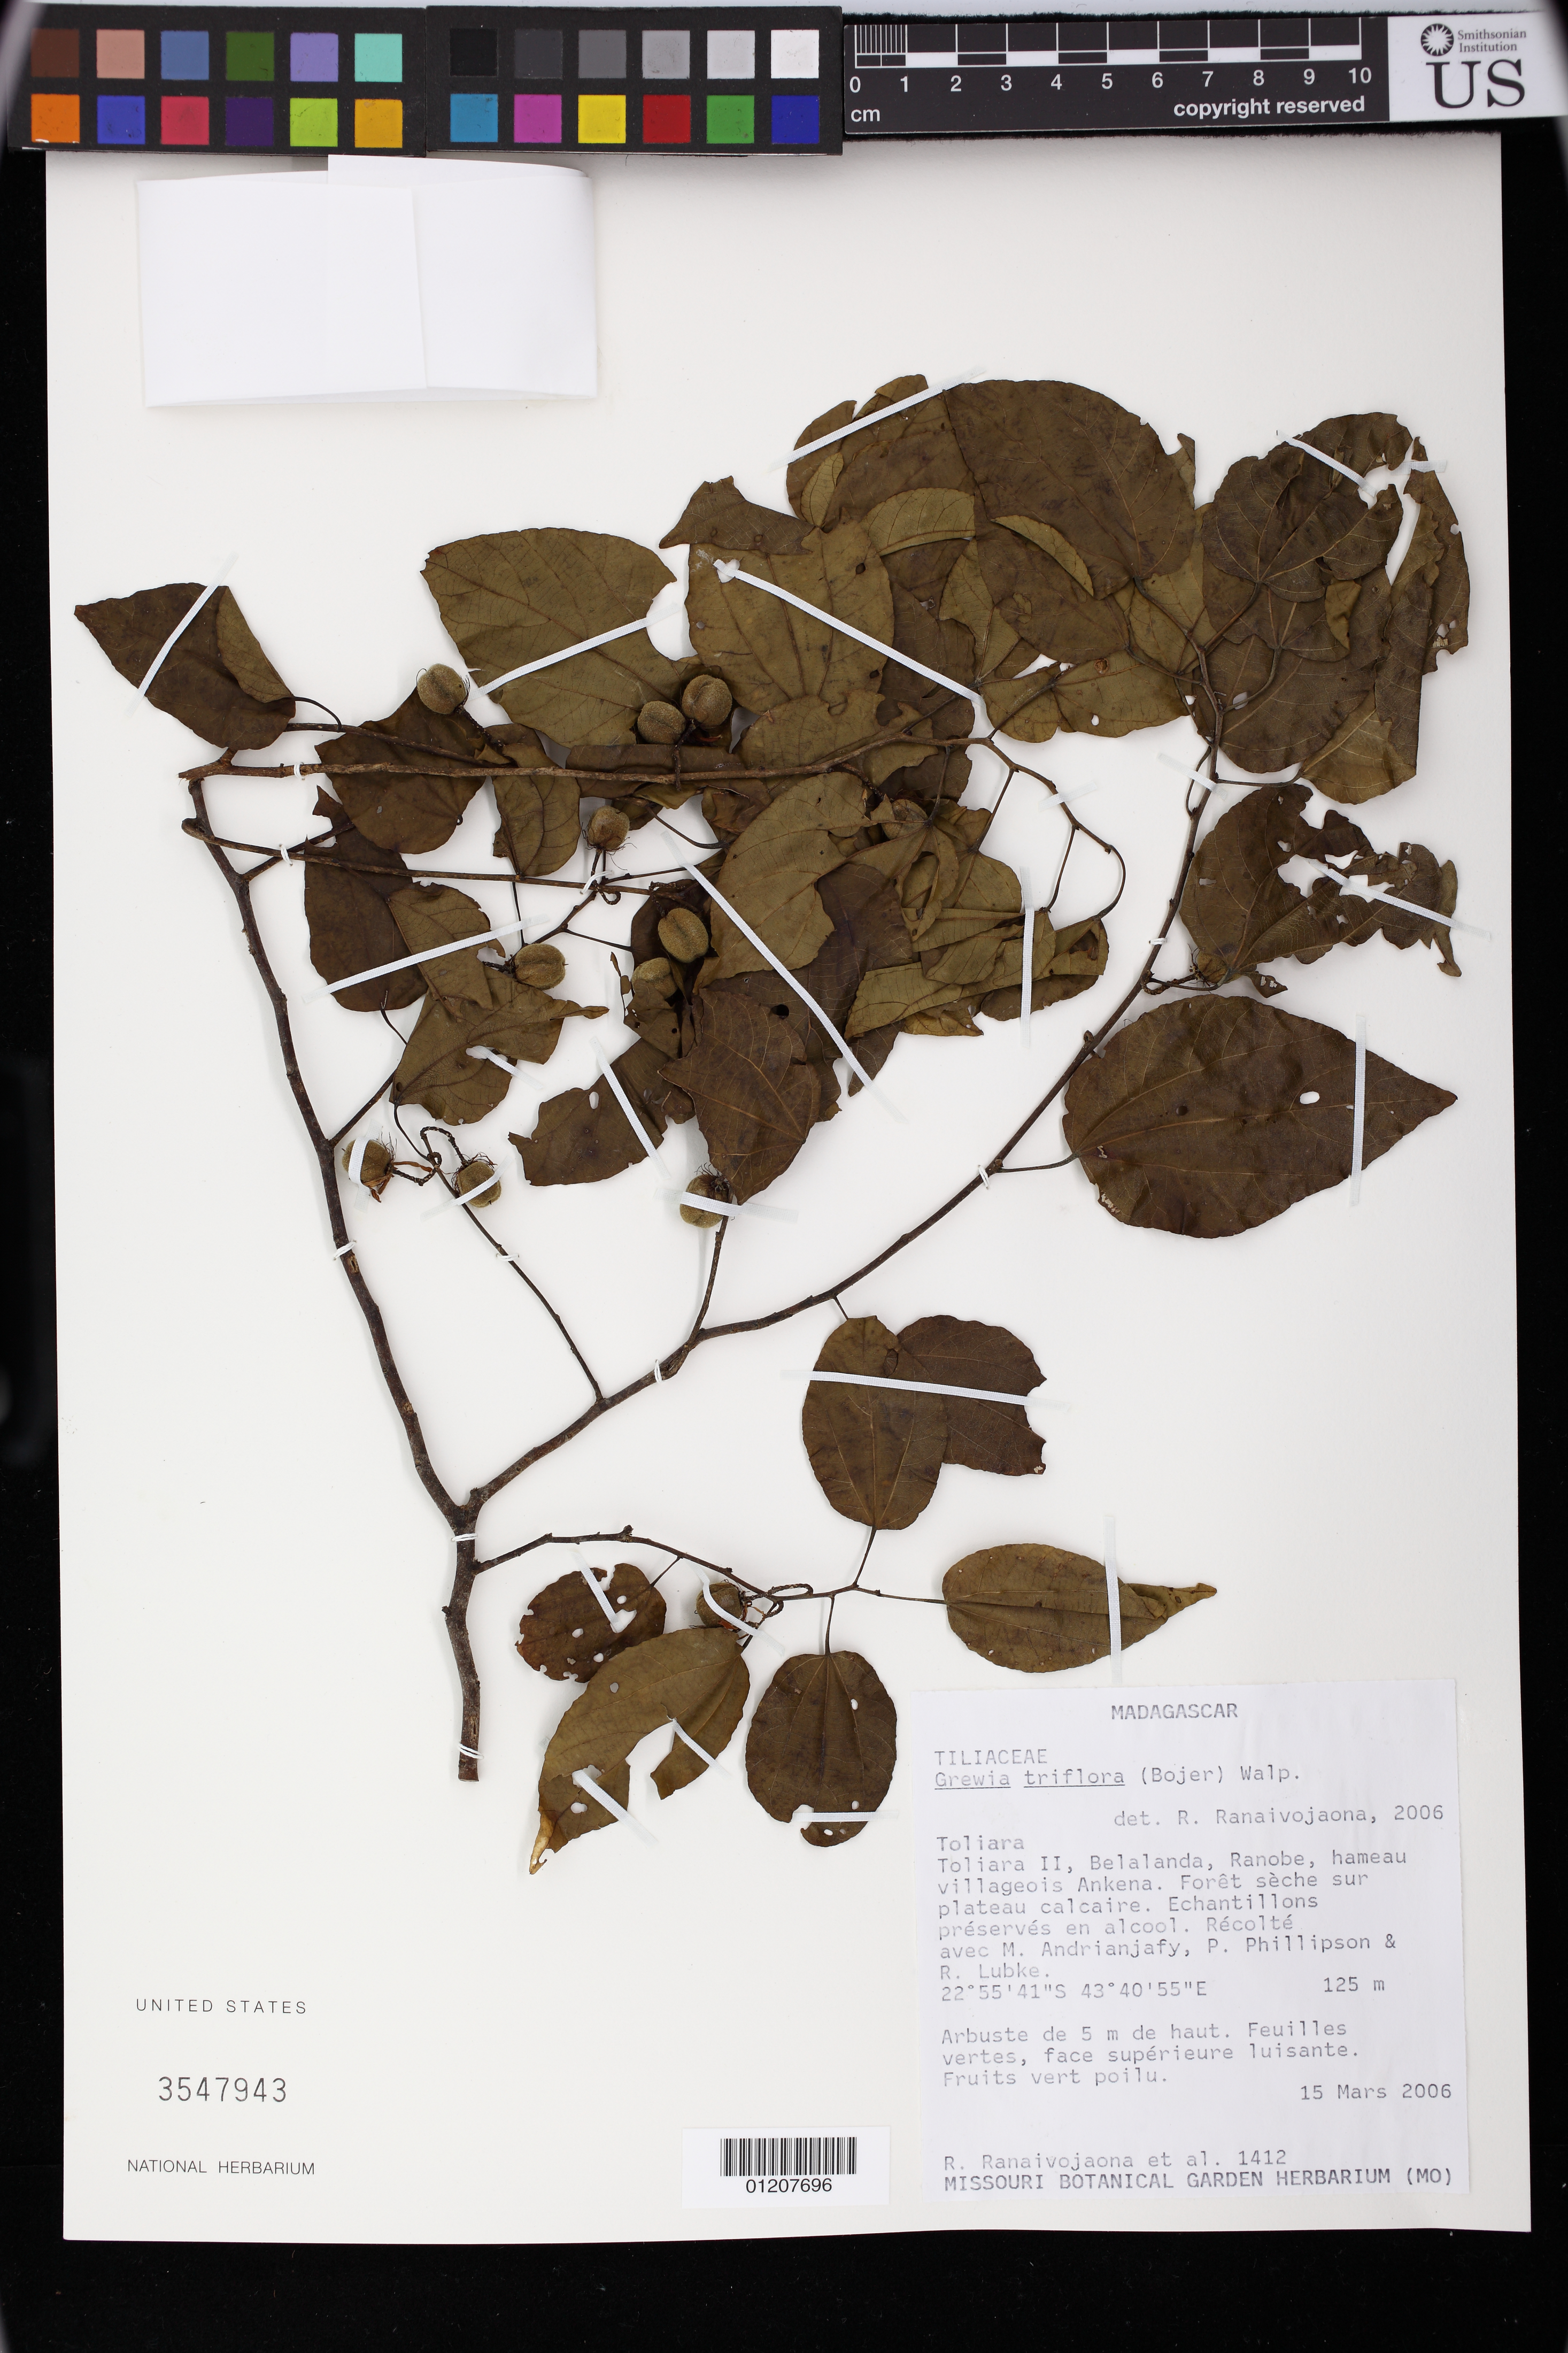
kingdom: Plantae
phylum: Tracheophyta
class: Magnoliopsida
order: Malvales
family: Malvaceae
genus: Grewia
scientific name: Grewia triflora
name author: (Bojer) Walp.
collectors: R. Ranaivojaona, M. Andrianjafy, P. B. Phillipson & R. Lubke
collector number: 1412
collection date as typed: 15 Mar 2006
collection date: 2006-03-15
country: Madagascar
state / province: Atsimo-Andrefana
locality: Toliara II, Belalanda, Ranobe, hameau villageois Ankena.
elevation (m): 125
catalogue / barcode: US 3547943